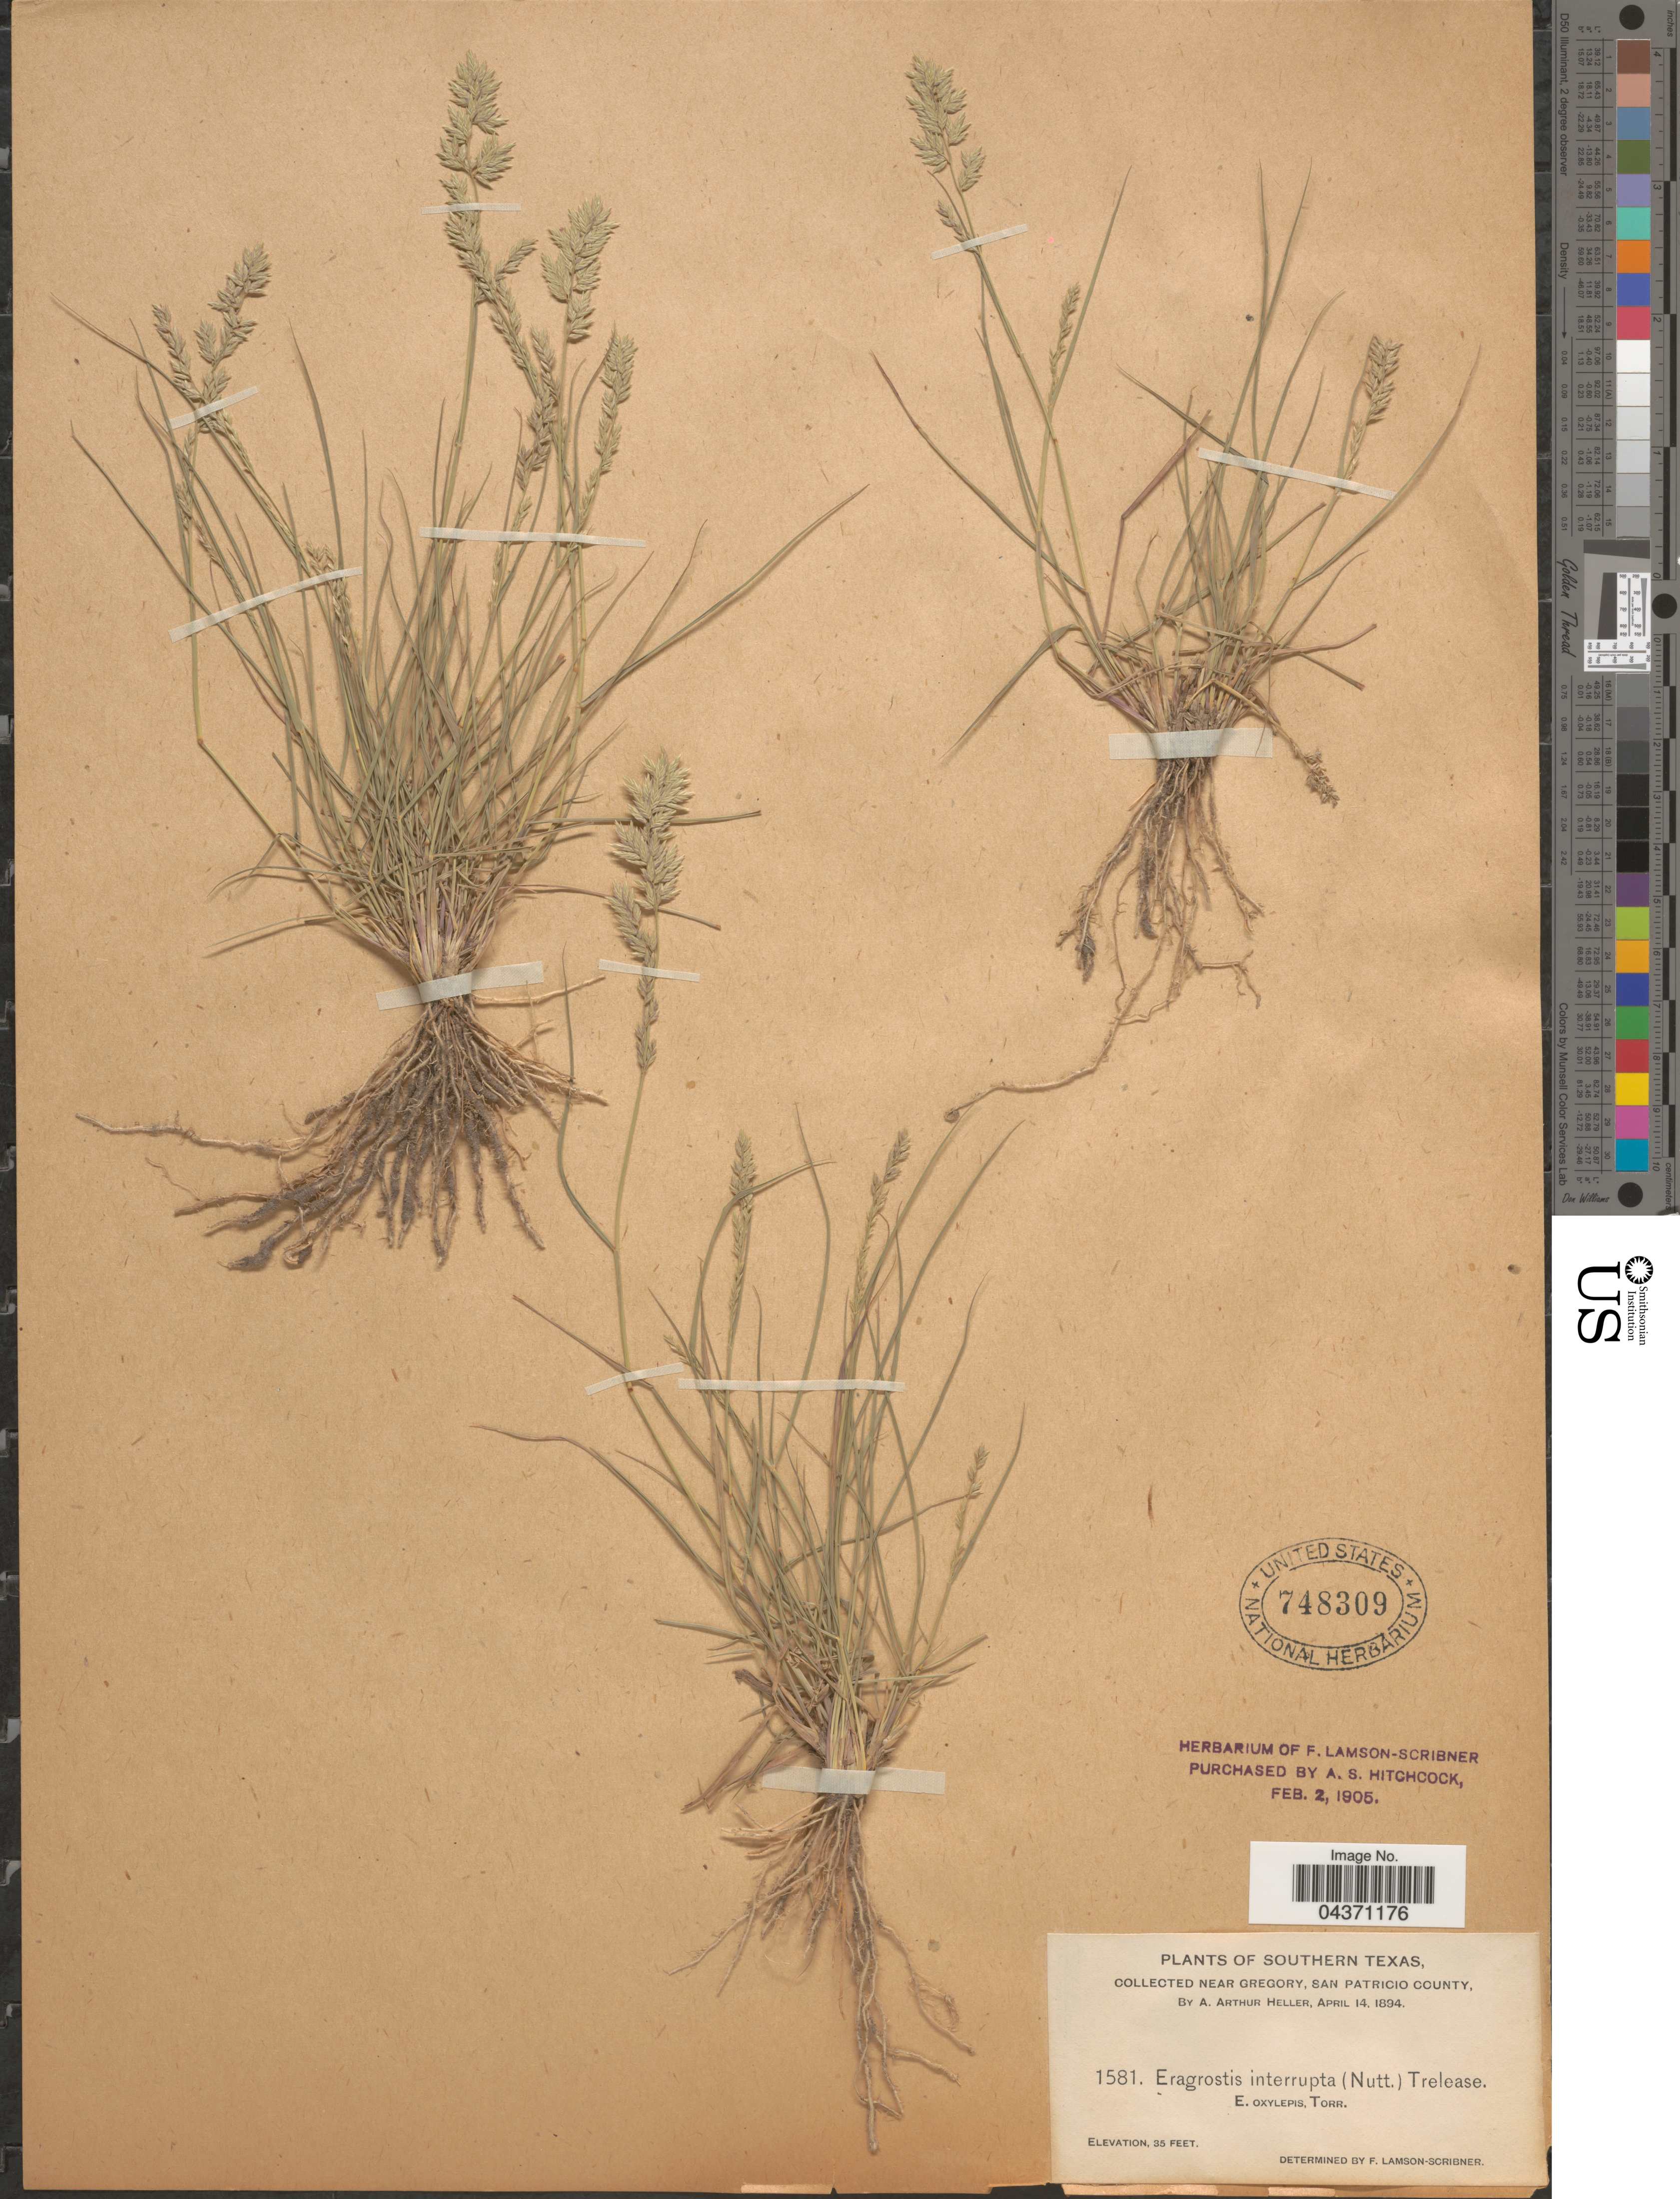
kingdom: Plantae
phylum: Tracheophyta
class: Liliopsida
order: Poales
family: Poaceae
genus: Eragrostis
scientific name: Eragrostis secundiflora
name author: J. Presl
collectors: A. A. Heller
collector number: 1581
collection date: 1894-04-14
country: United States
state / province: Texas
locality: Southern Texas. Near Gregory, San Patricio County.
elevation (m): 11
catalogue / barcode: US 748309